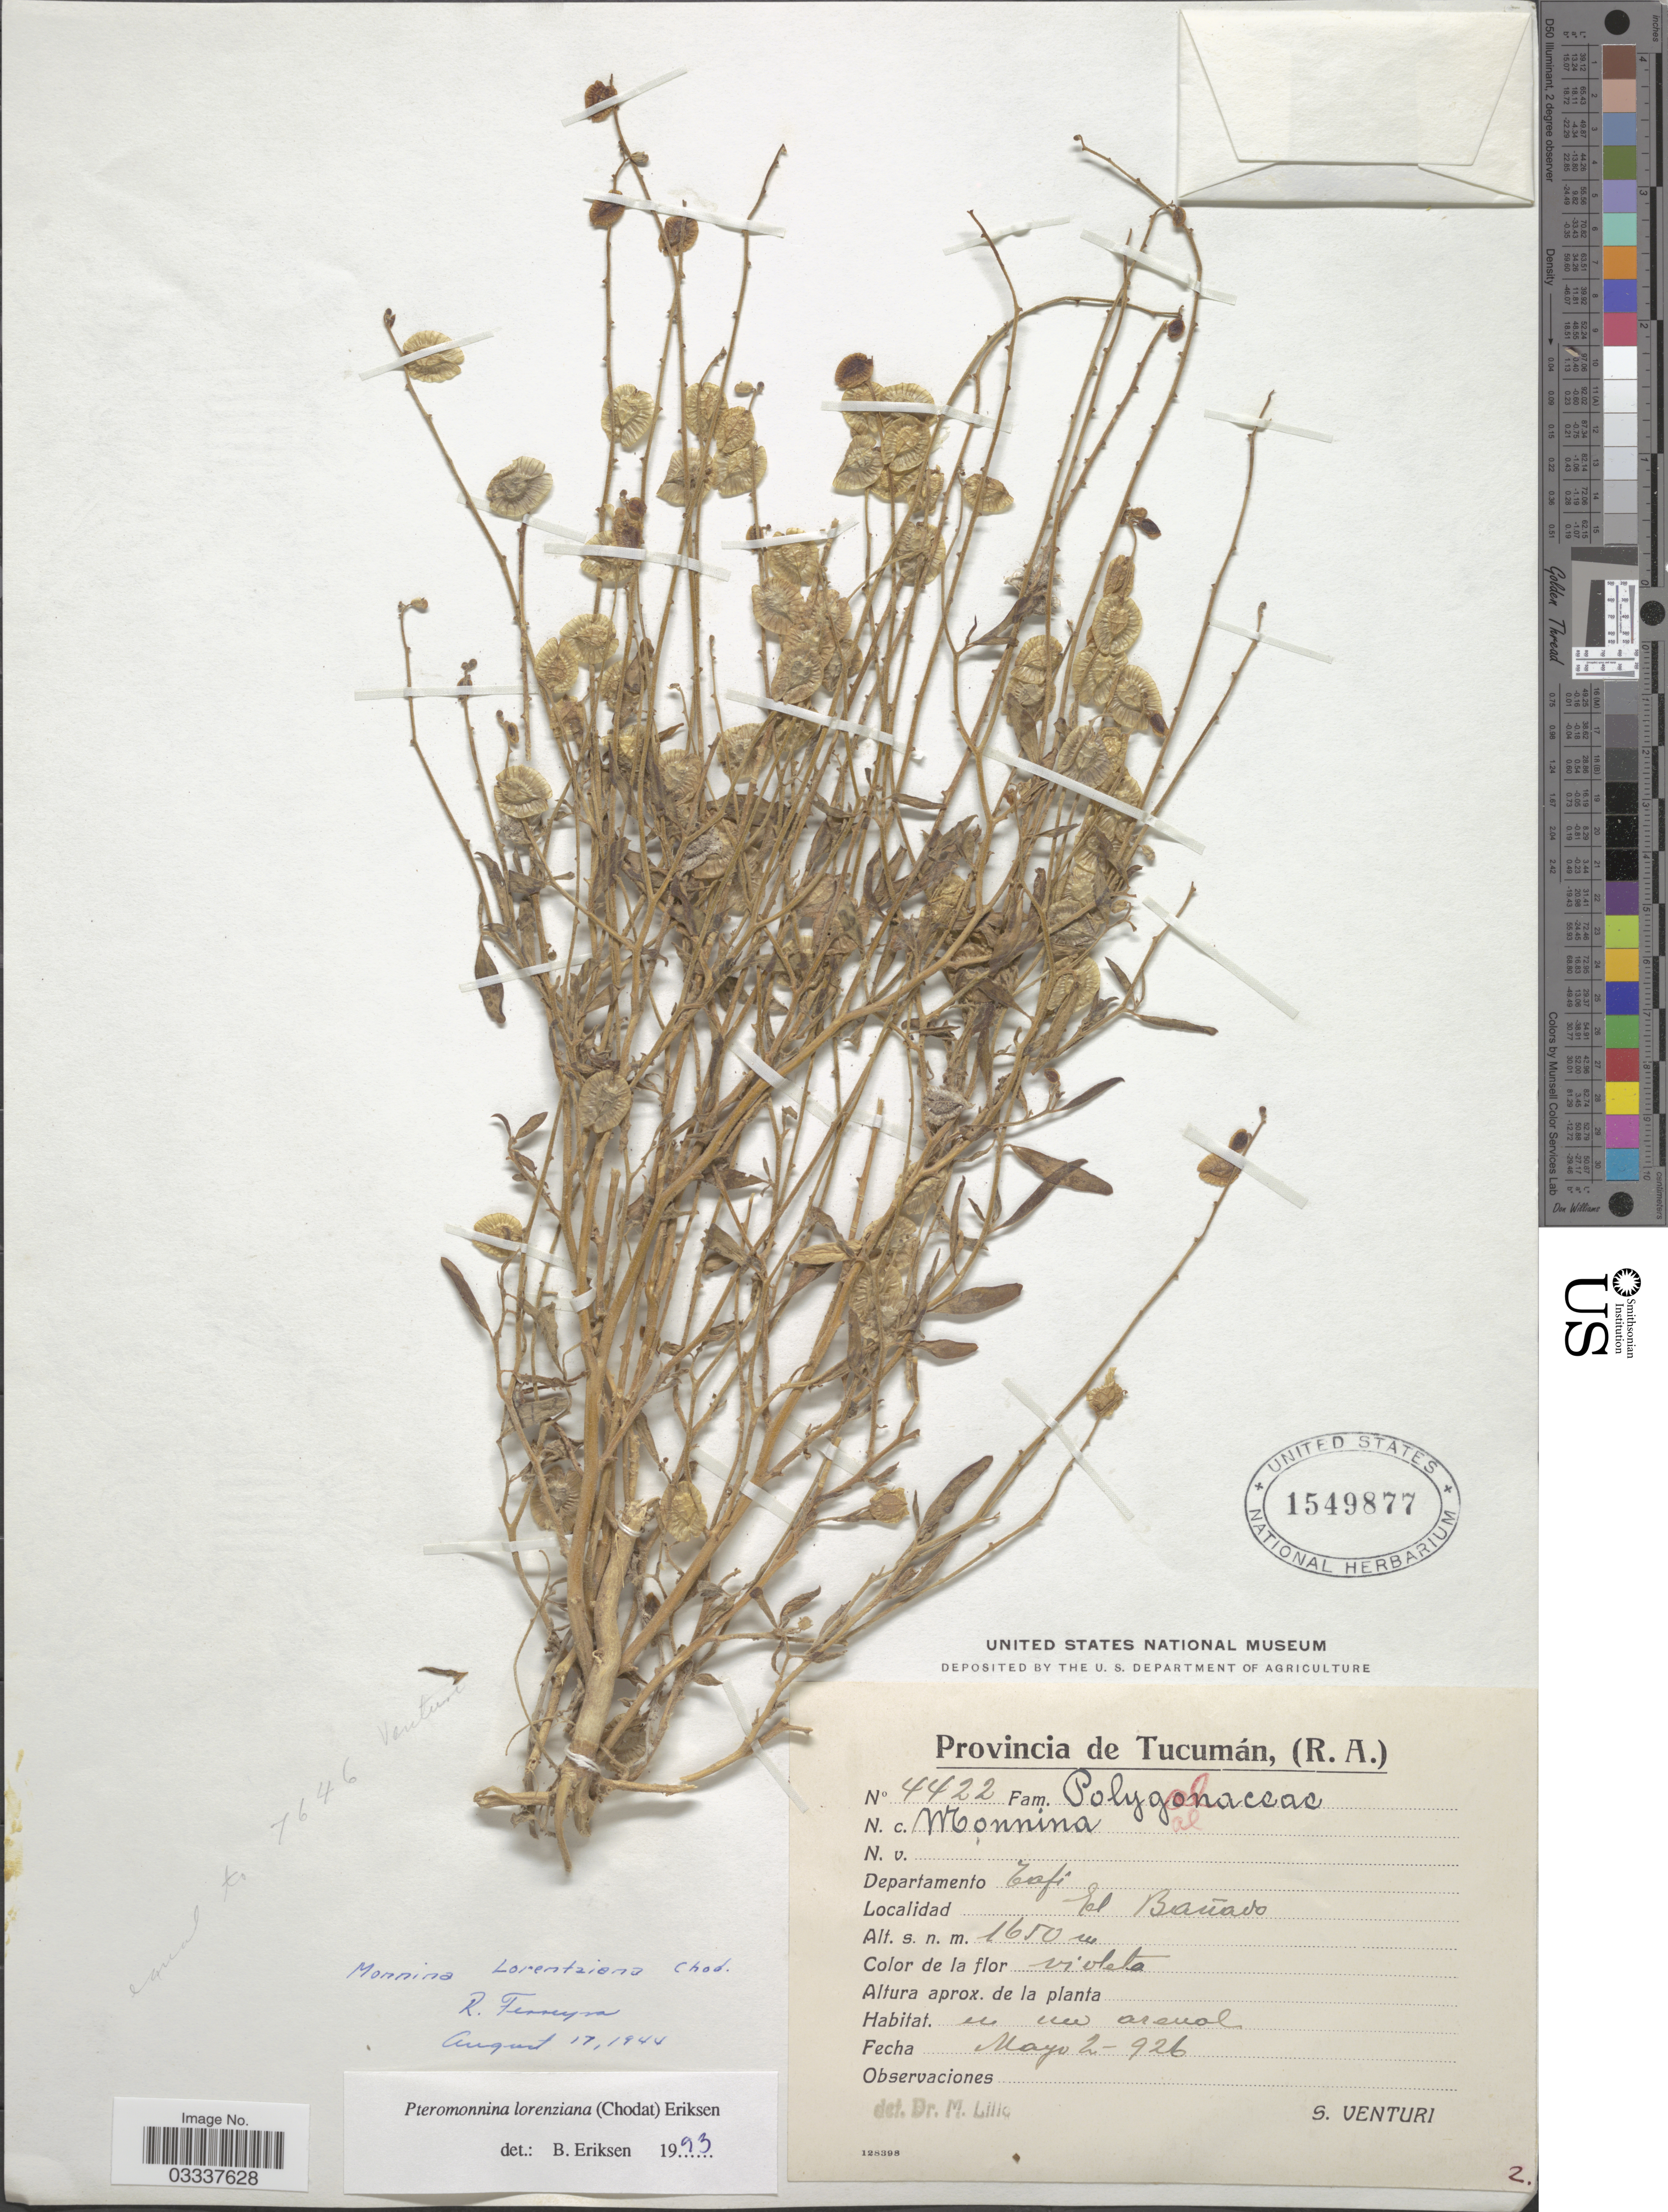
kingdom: Plantae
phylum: Tracheophyta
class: Magnoliopsida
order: Fabales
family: Polygalaceae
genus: Pteromonnina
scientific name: Pteromonnina lorenziana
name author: (Chodat) B. Eriksen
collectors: S. Venturi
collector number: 4422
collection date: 1926-05-02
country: Argentina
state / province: Tucuman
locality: Departamento Tafi, El Bañado.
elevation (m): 1650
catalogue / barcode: US 1549877